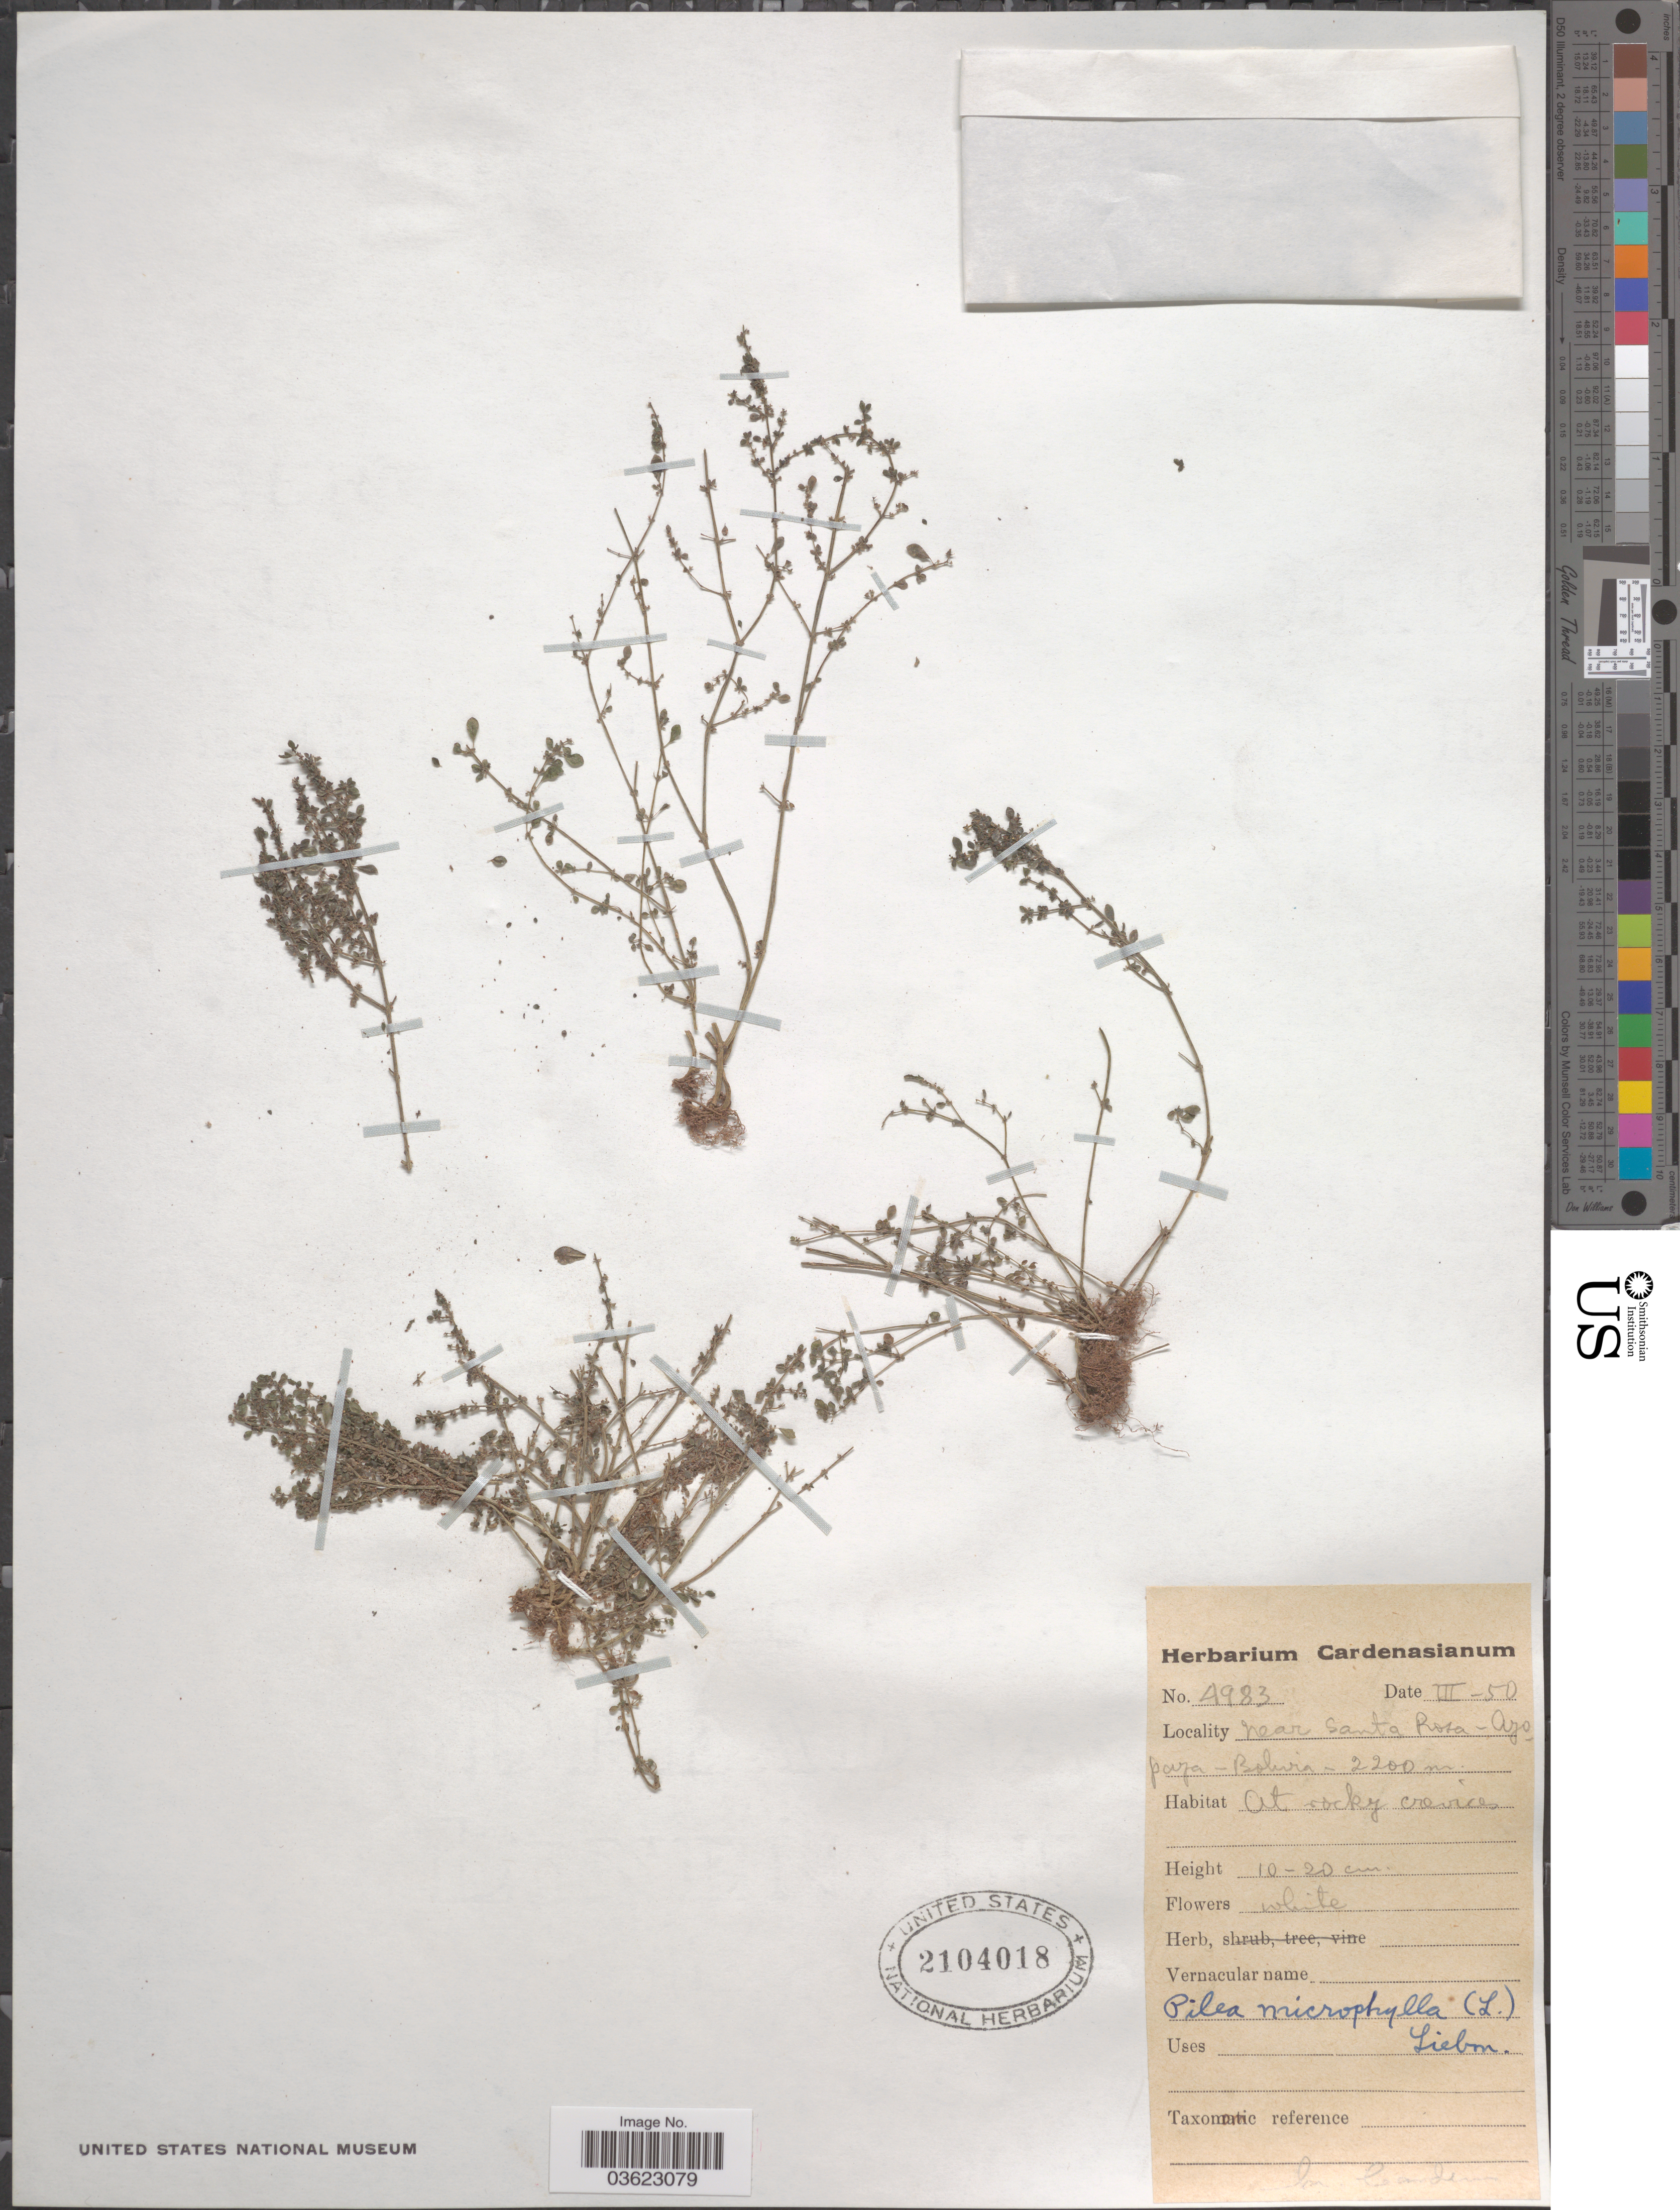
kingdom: Plantae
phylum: Tracheophyta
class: Magnoliopsida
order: Rosales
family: Urticaceae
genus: Pilea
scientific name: Pilea microphylla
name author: (L.) Liebm.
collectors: M. Cárdenas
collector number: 4983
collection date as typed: Transcribed d/m/y: /3/50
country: Bolivia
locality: Near Santa Rosa- Ayopaya.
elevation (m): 2200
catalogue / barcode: US 2104018